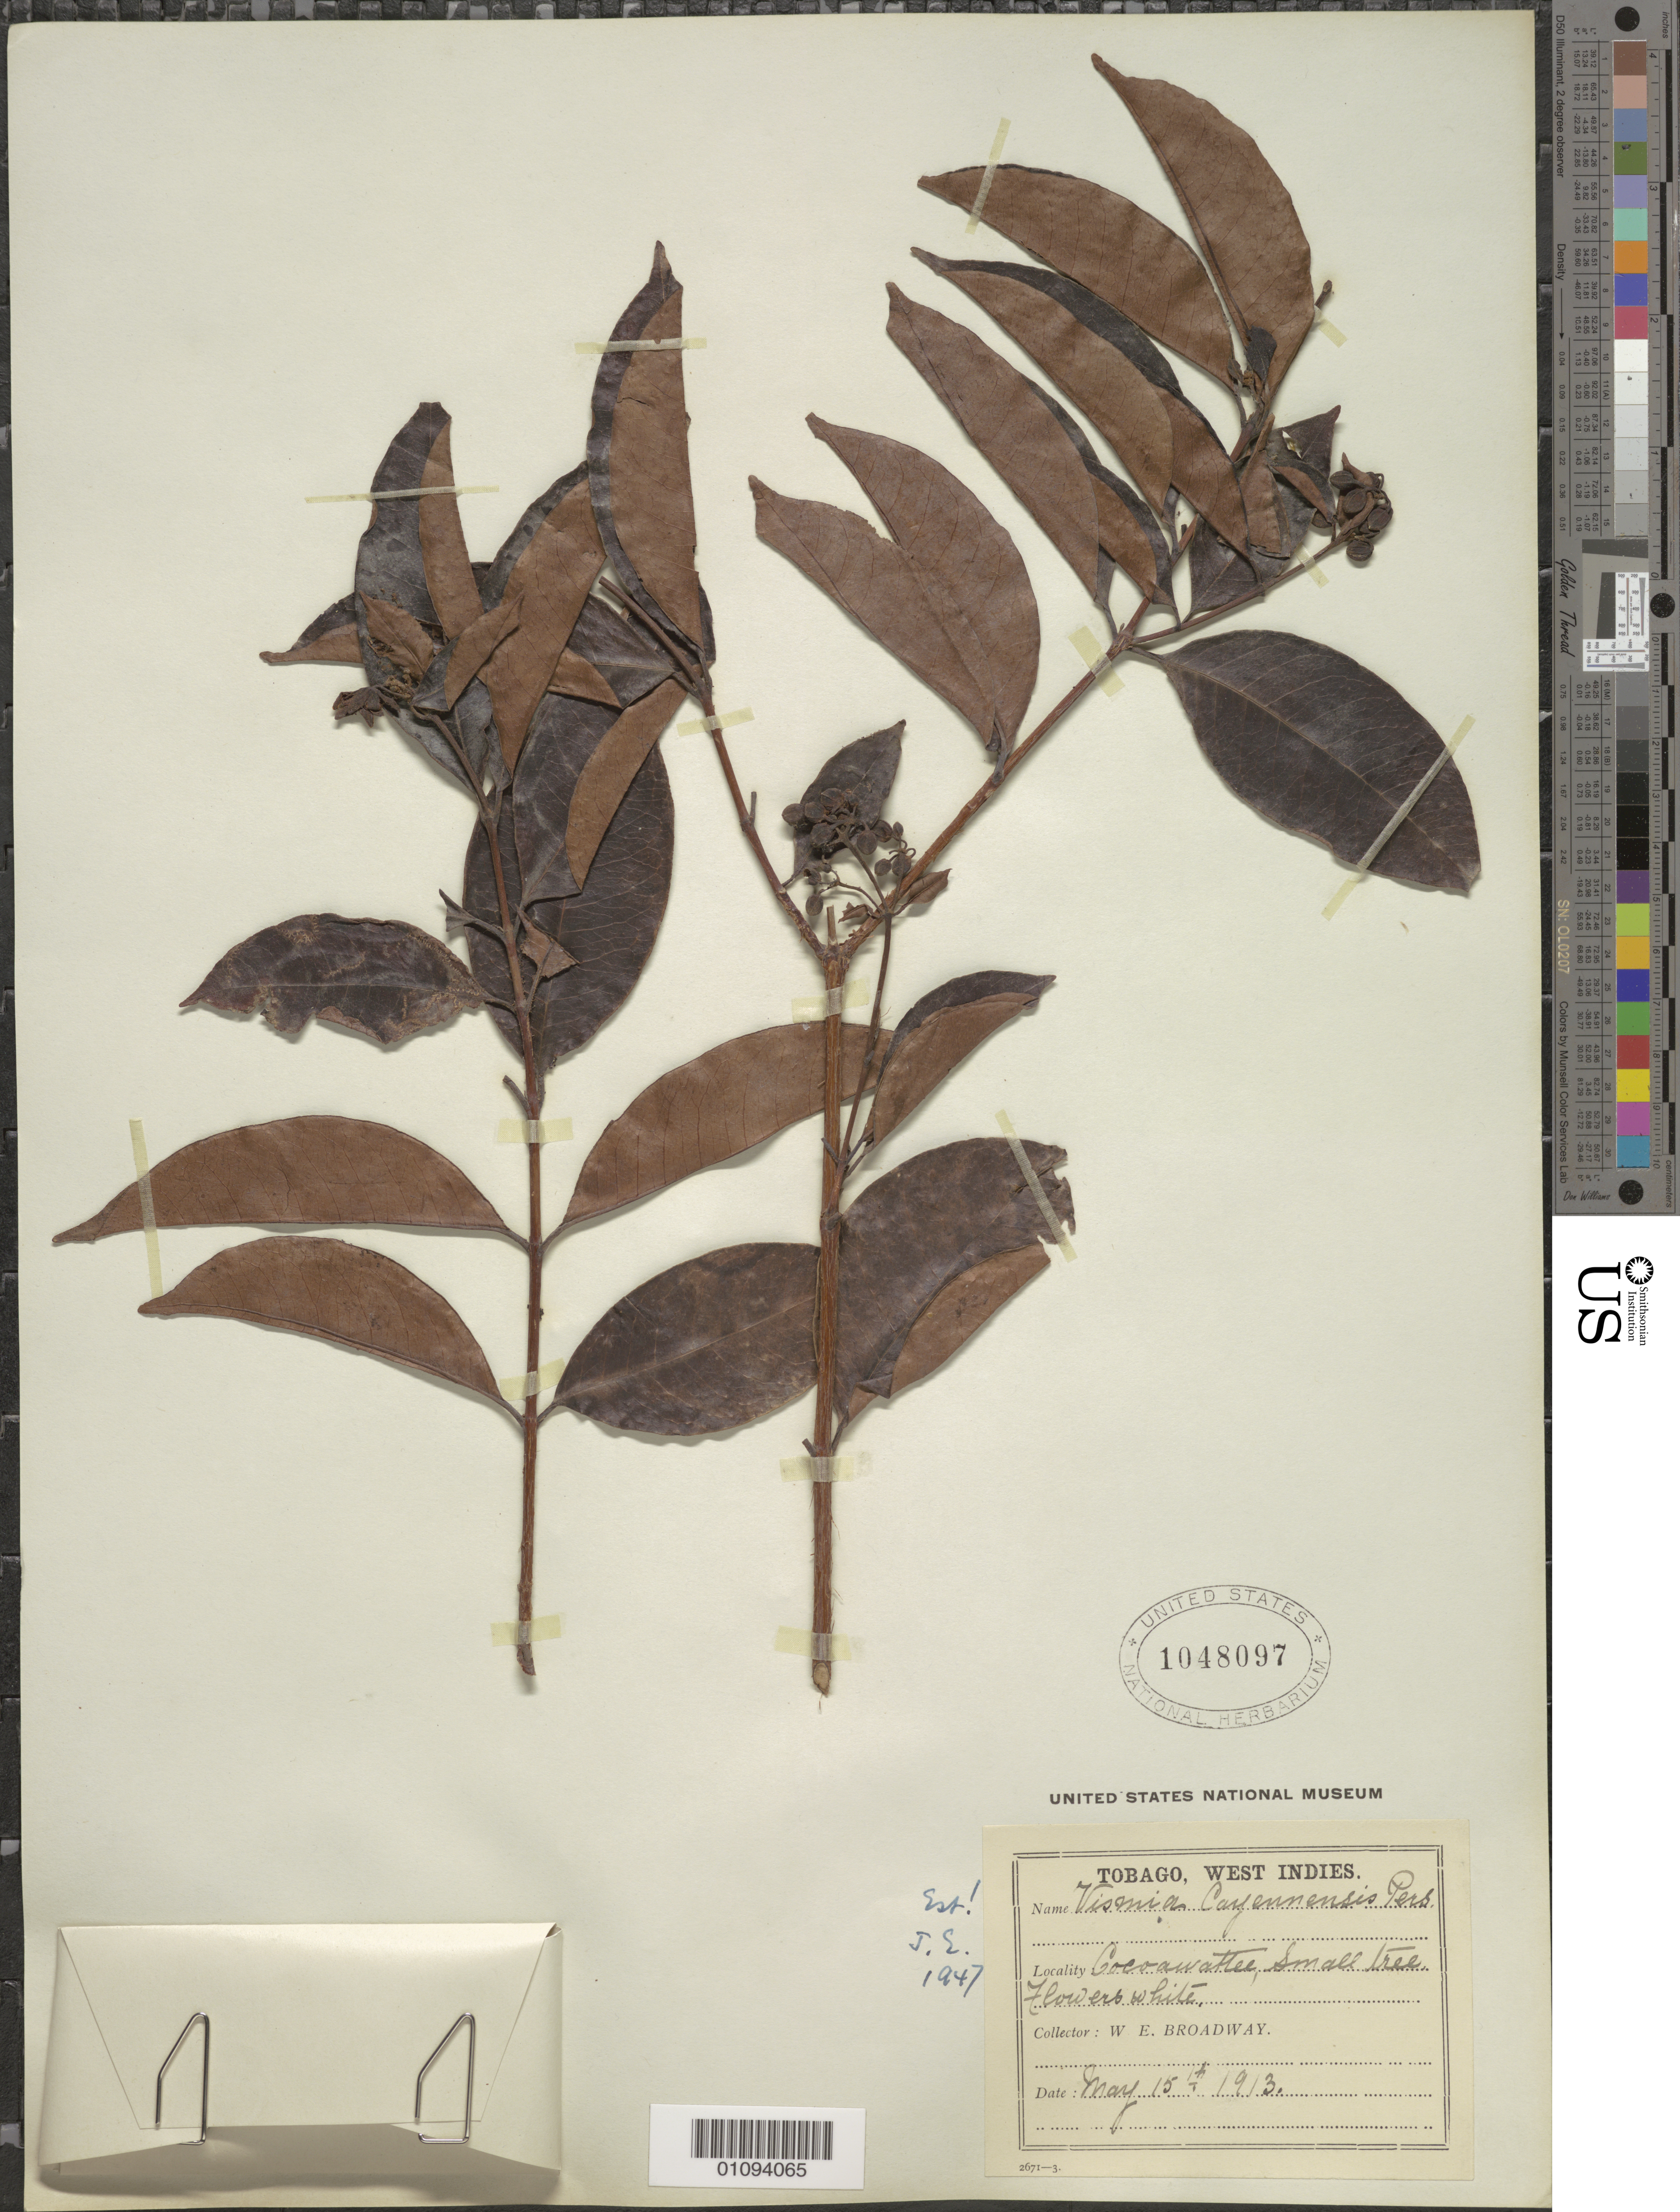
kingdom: Plantae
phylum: Tracheophyta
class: Magnoliopsida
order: Malpighiales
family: Hypericaceae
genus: Vismia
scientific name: Vismia cayennensis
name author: (Jacq.) Pers.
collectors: W. E. Broadway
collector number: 2671-3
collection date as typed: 15 May 1913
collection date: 1913-05-15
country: Trinidad and Tobago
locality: Cocoauattee [Thatch Cay? see notes]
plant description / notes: This record was created originally as being collected on Thatch Cay in Puerto Rico but this seems unlikely as W.E. Broadway collected primarily in Trinidad and Tobago. Additionally, the only Thatch Cay I found was in the Bahamas.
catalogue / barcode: US 1048097